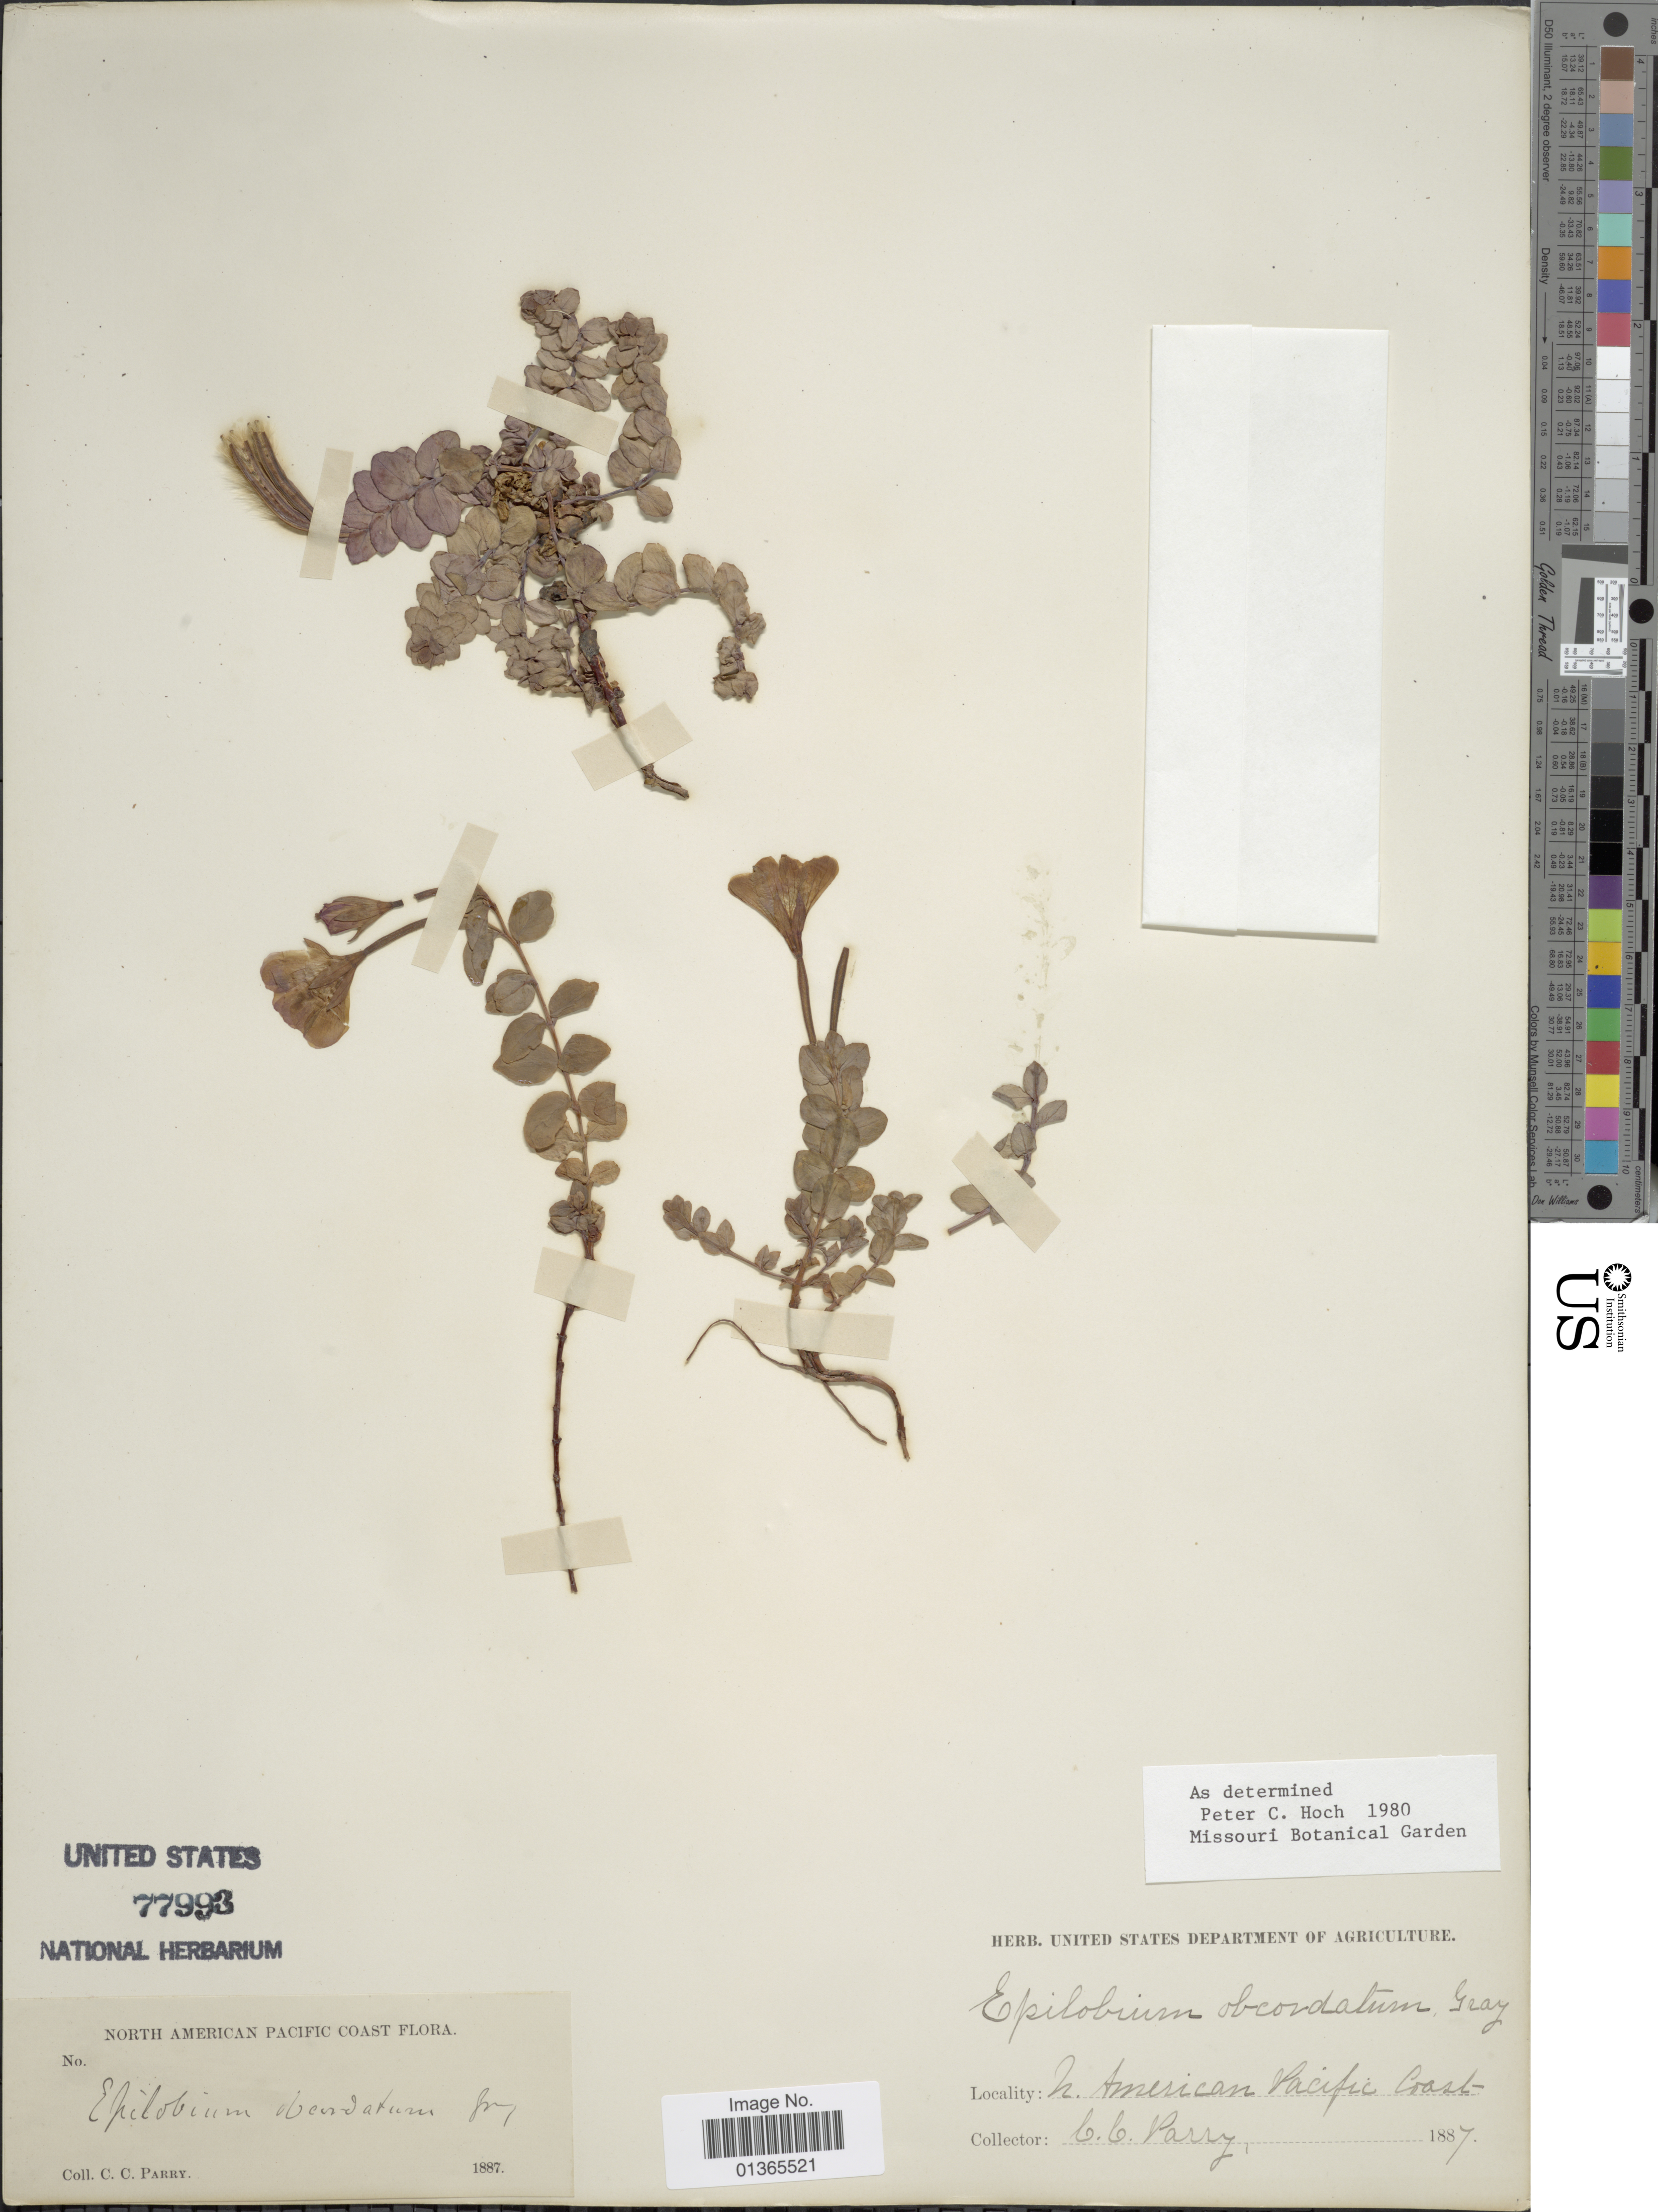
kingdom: Plantae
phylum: Tracheophyta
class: Magnoliopsida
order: Myrtales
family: Onagraceae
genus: Epilobium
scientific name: Epilobium obcordatum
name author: A. Gray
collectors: C. C. Parry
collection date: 1887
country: United States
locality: North American Pacific Coast.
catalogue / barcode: US 77993